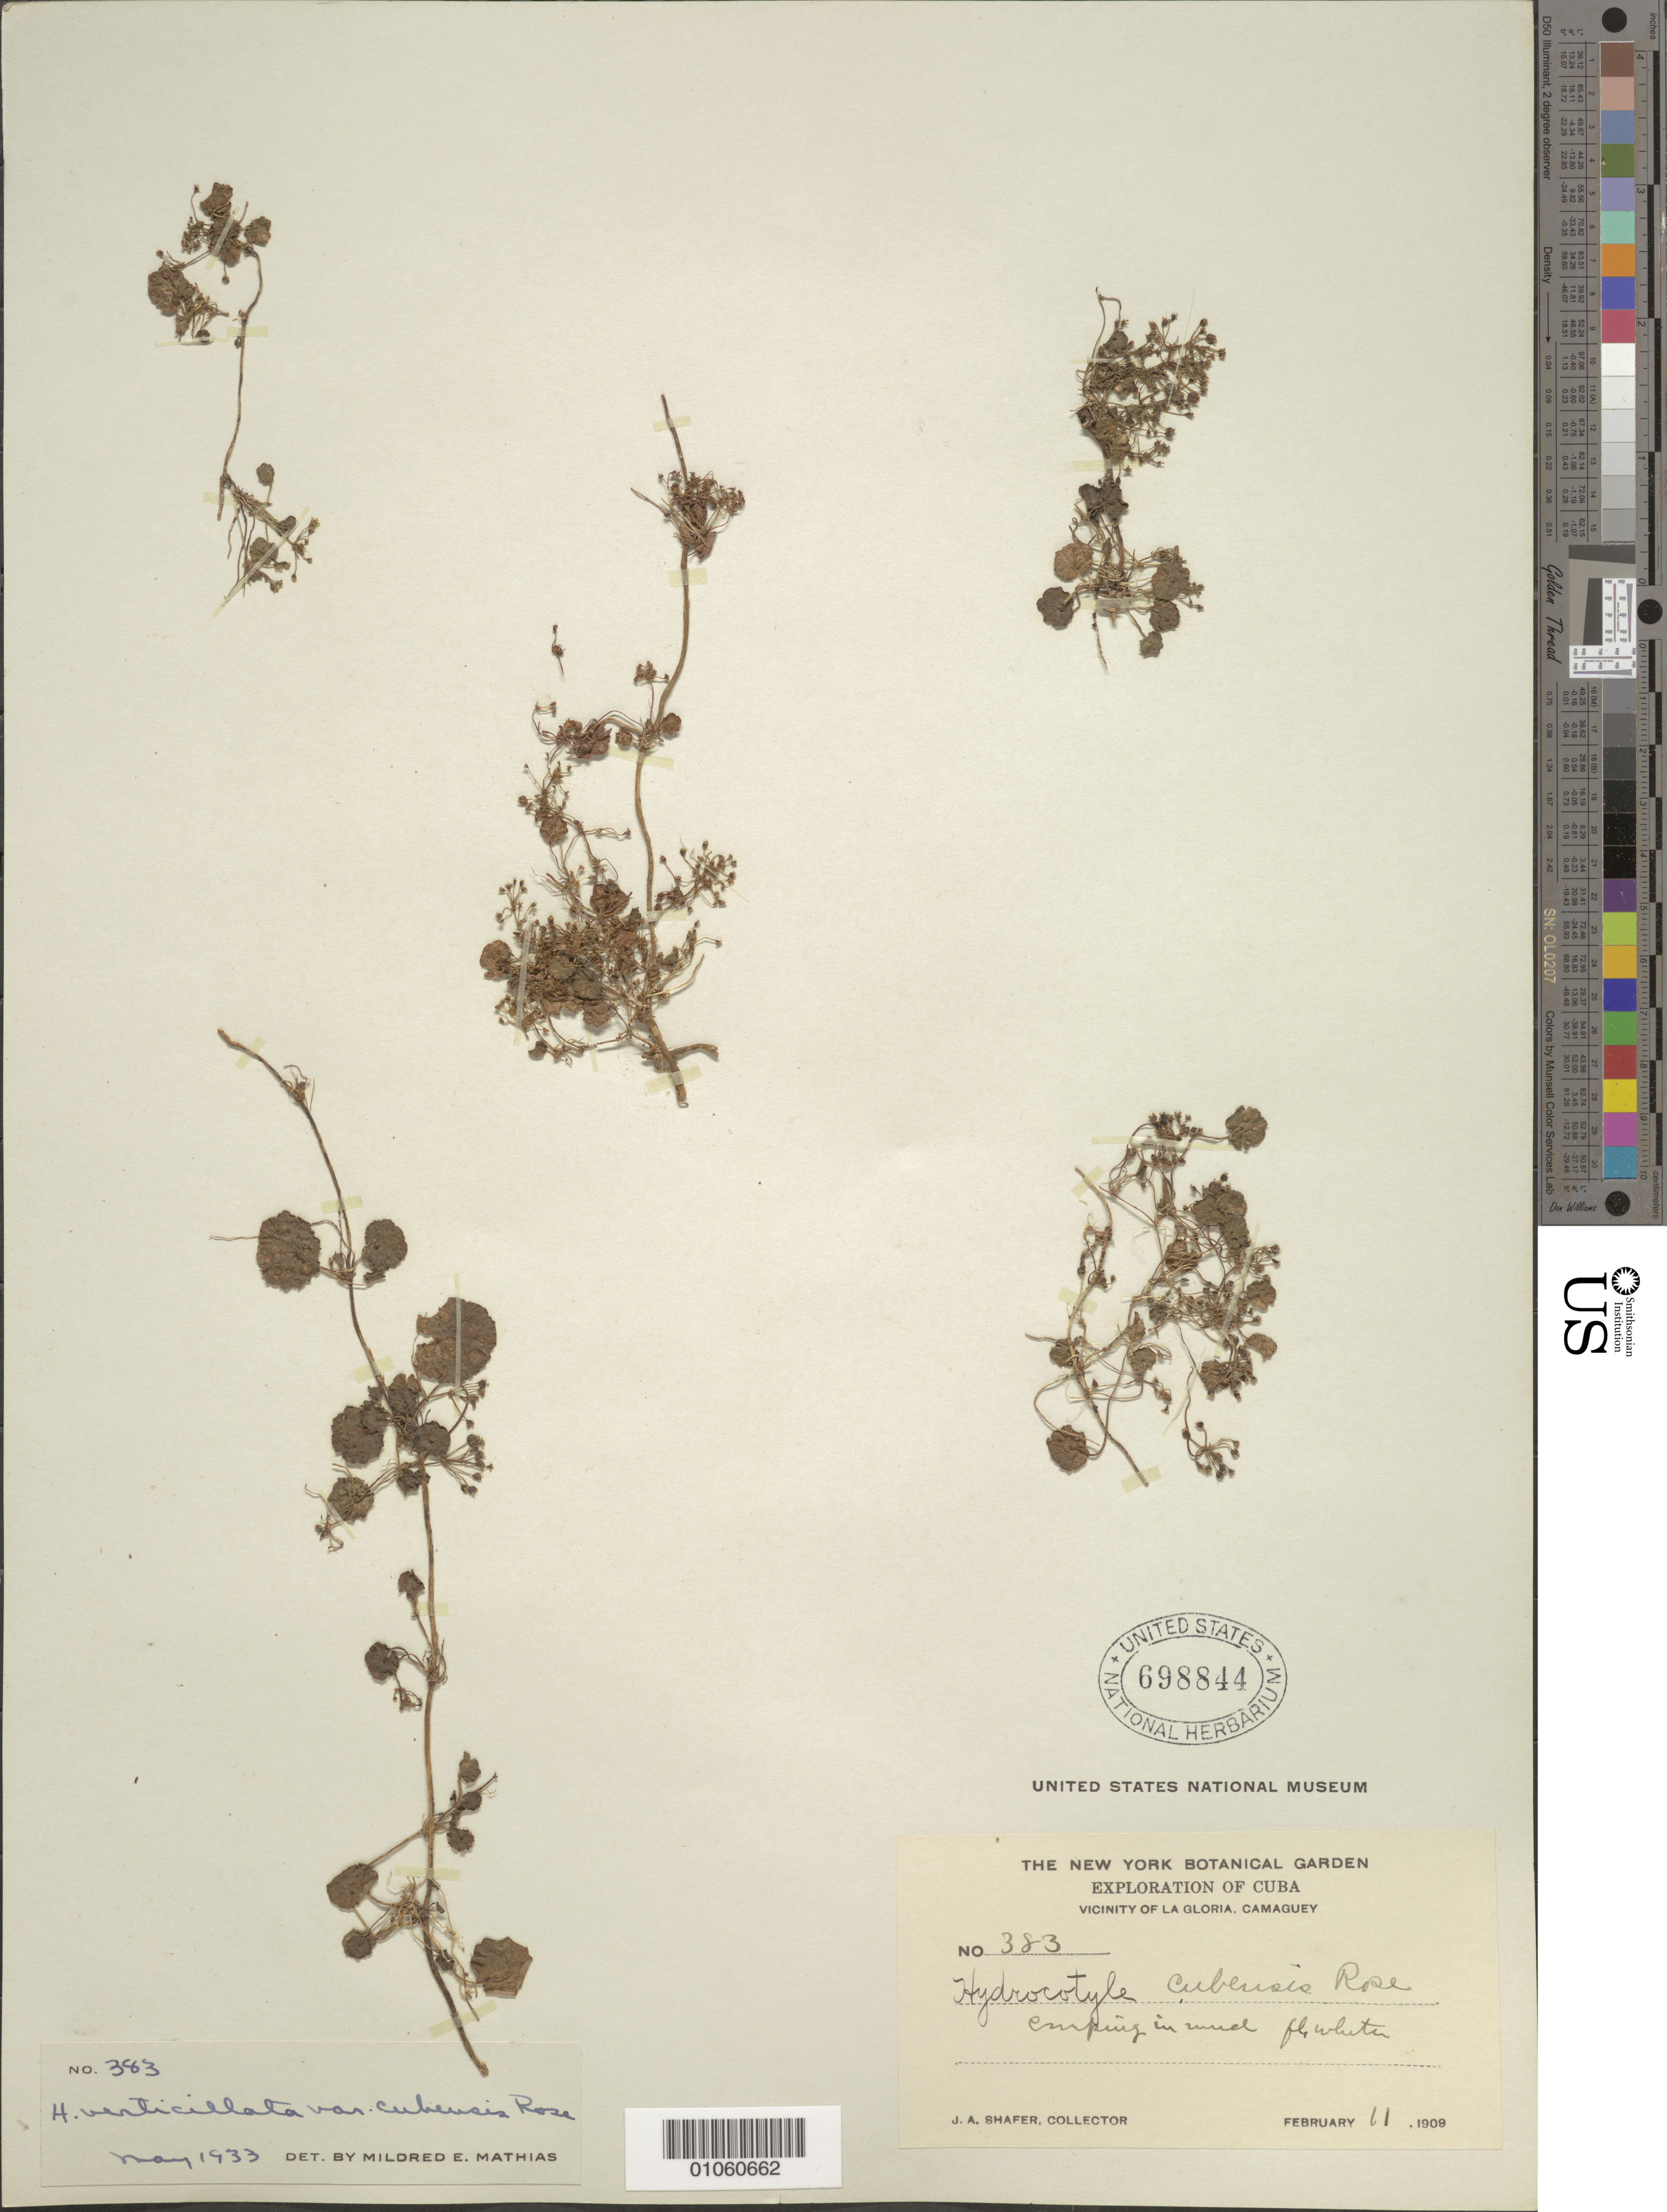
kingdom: Plantae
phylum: Tracheophyta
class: Magnoliopsida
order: Apiales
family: Araliaceae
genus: Hydrocotyle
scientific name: Hydrocotyle verticillata var. cubensis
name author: Rose ex Mathias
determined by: Mathias, M. E.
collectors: J. A. Shafer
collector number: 383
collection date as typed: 11 Feb 1909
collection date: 1909-02-11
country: Cuba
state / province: Camaguey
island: Cuba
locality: La Gloria vicinity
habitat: In mud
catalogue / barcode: US 698844